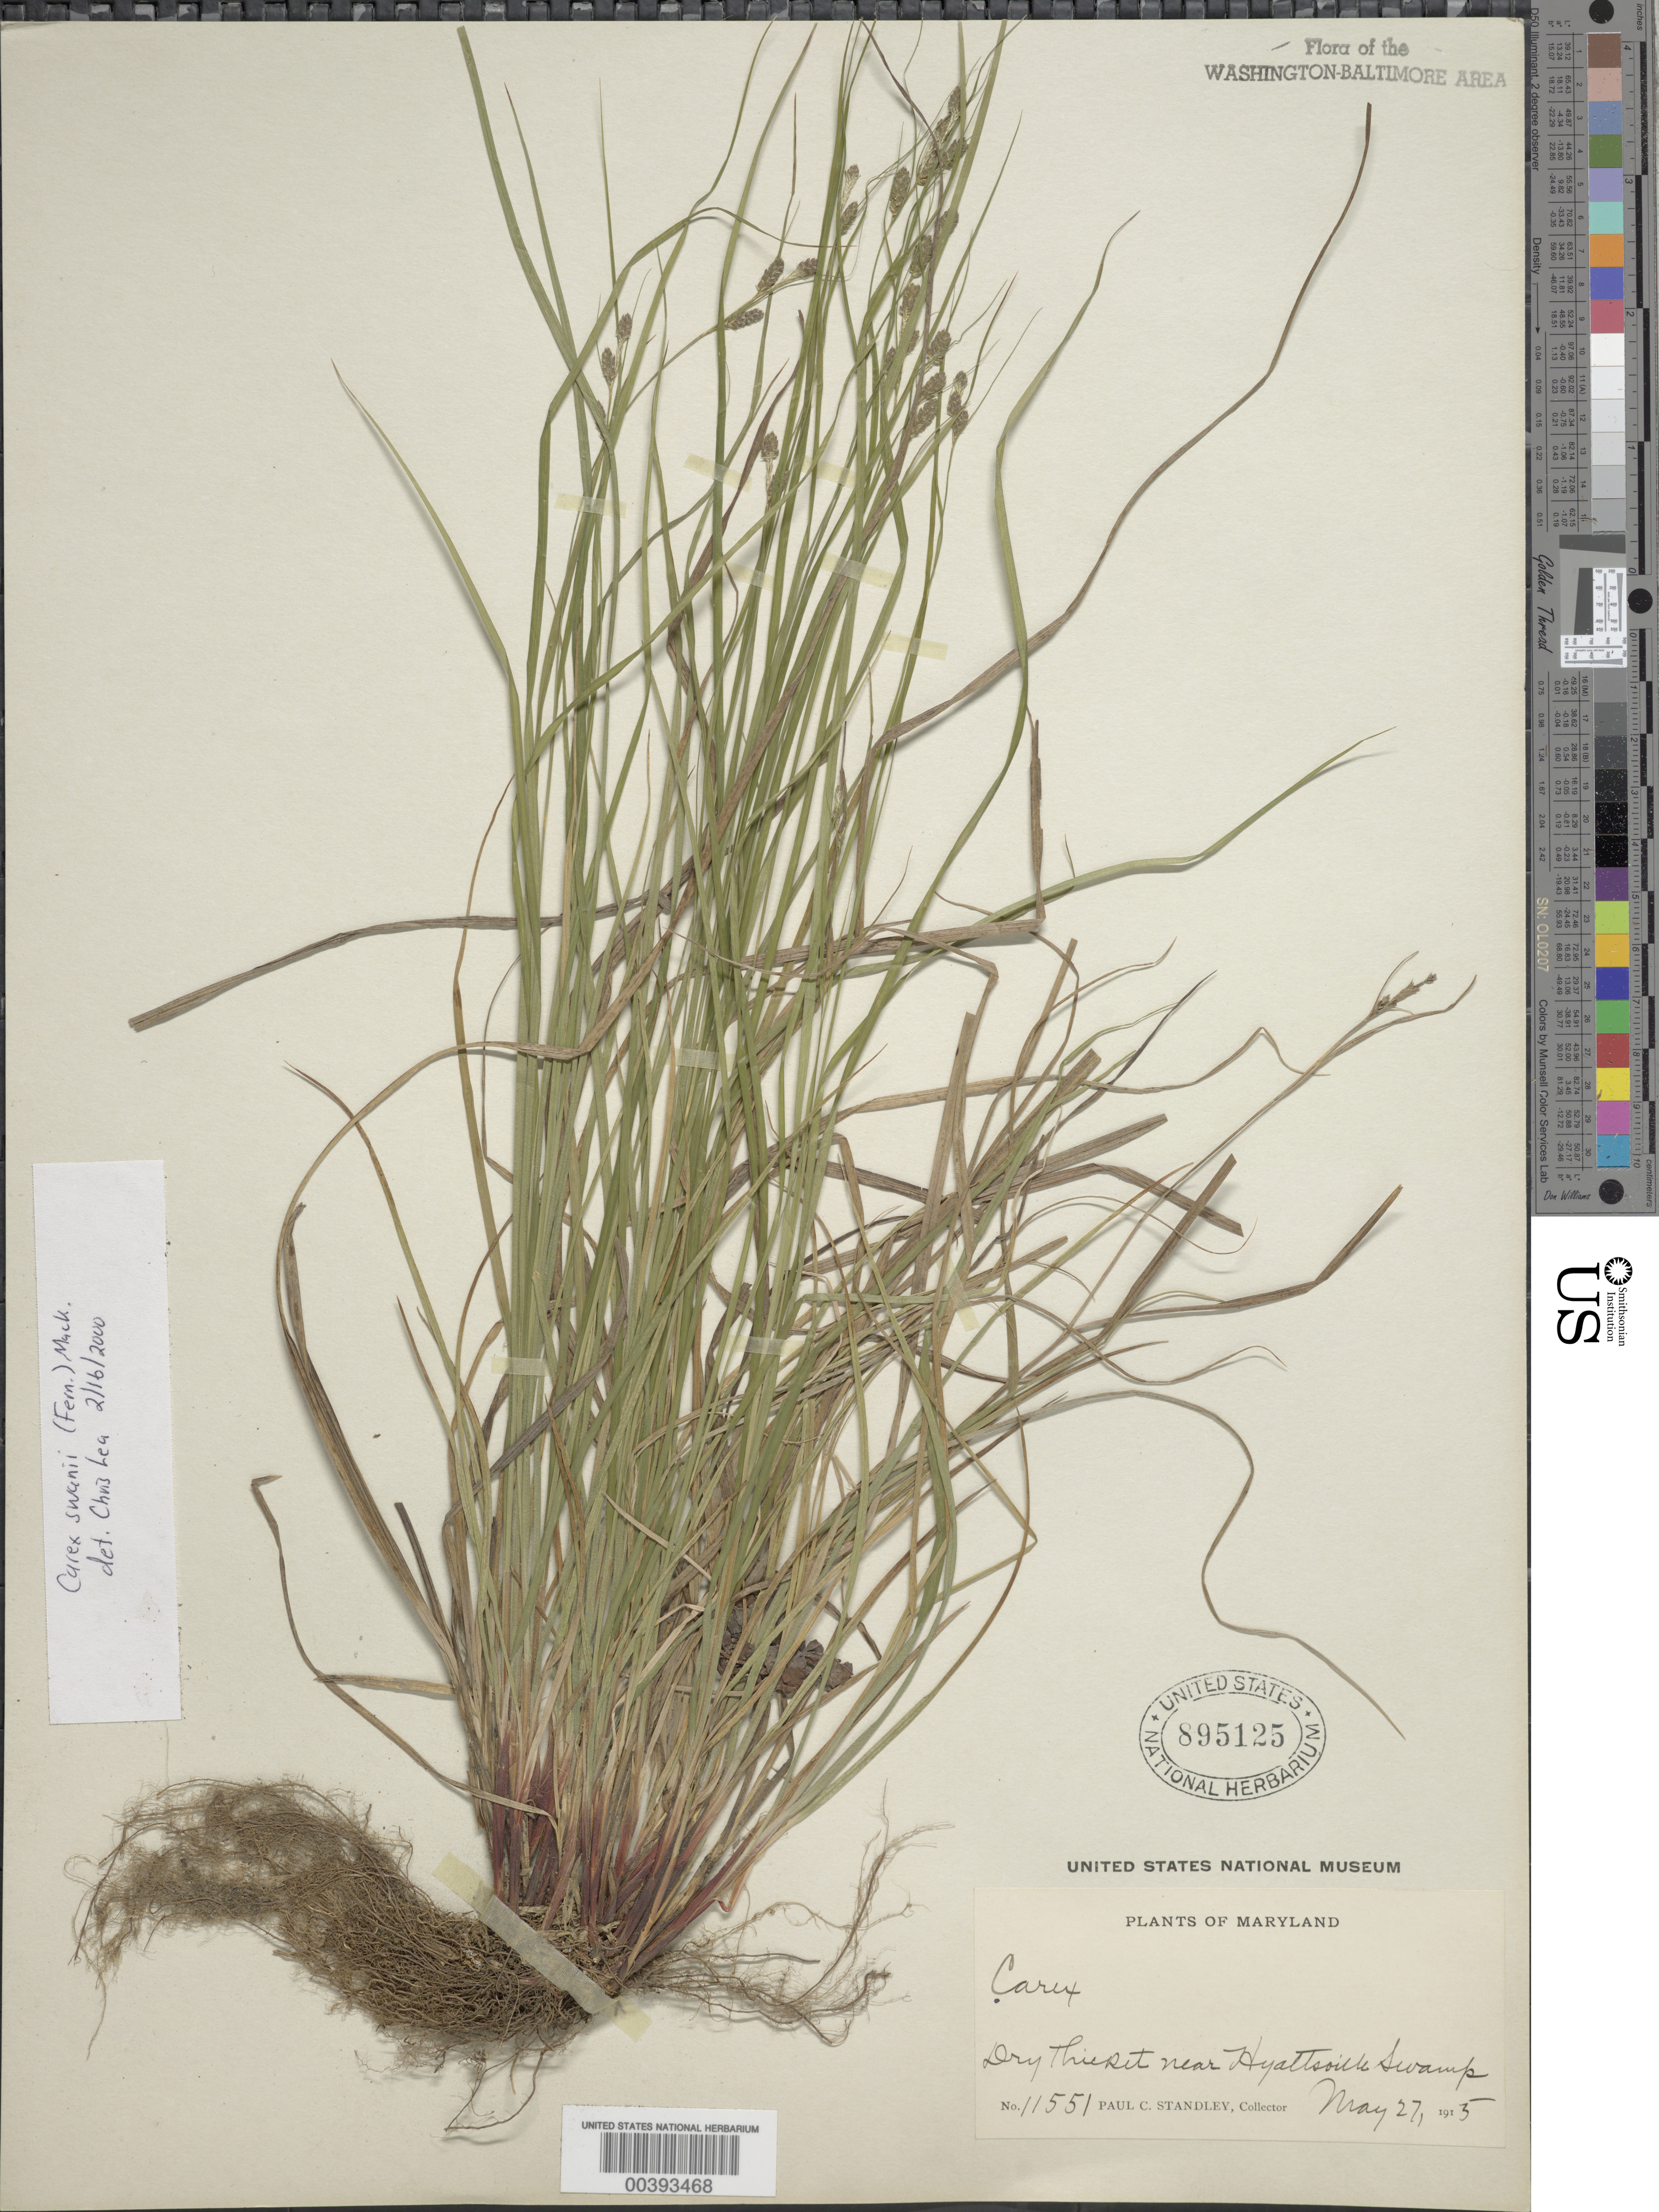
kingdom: Plantae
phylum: Tracheophyta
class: Liliopsida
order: Poales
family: Cyperaceae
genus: Carex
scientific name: Carex swanii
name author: (Fernald) Mack.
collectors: P. C. Standley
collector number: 11551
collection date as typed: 27 May 1915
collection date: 1915-05-27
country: United States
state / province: Maryland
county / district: Prince George's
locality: Hyattsville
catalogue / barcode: US 895125